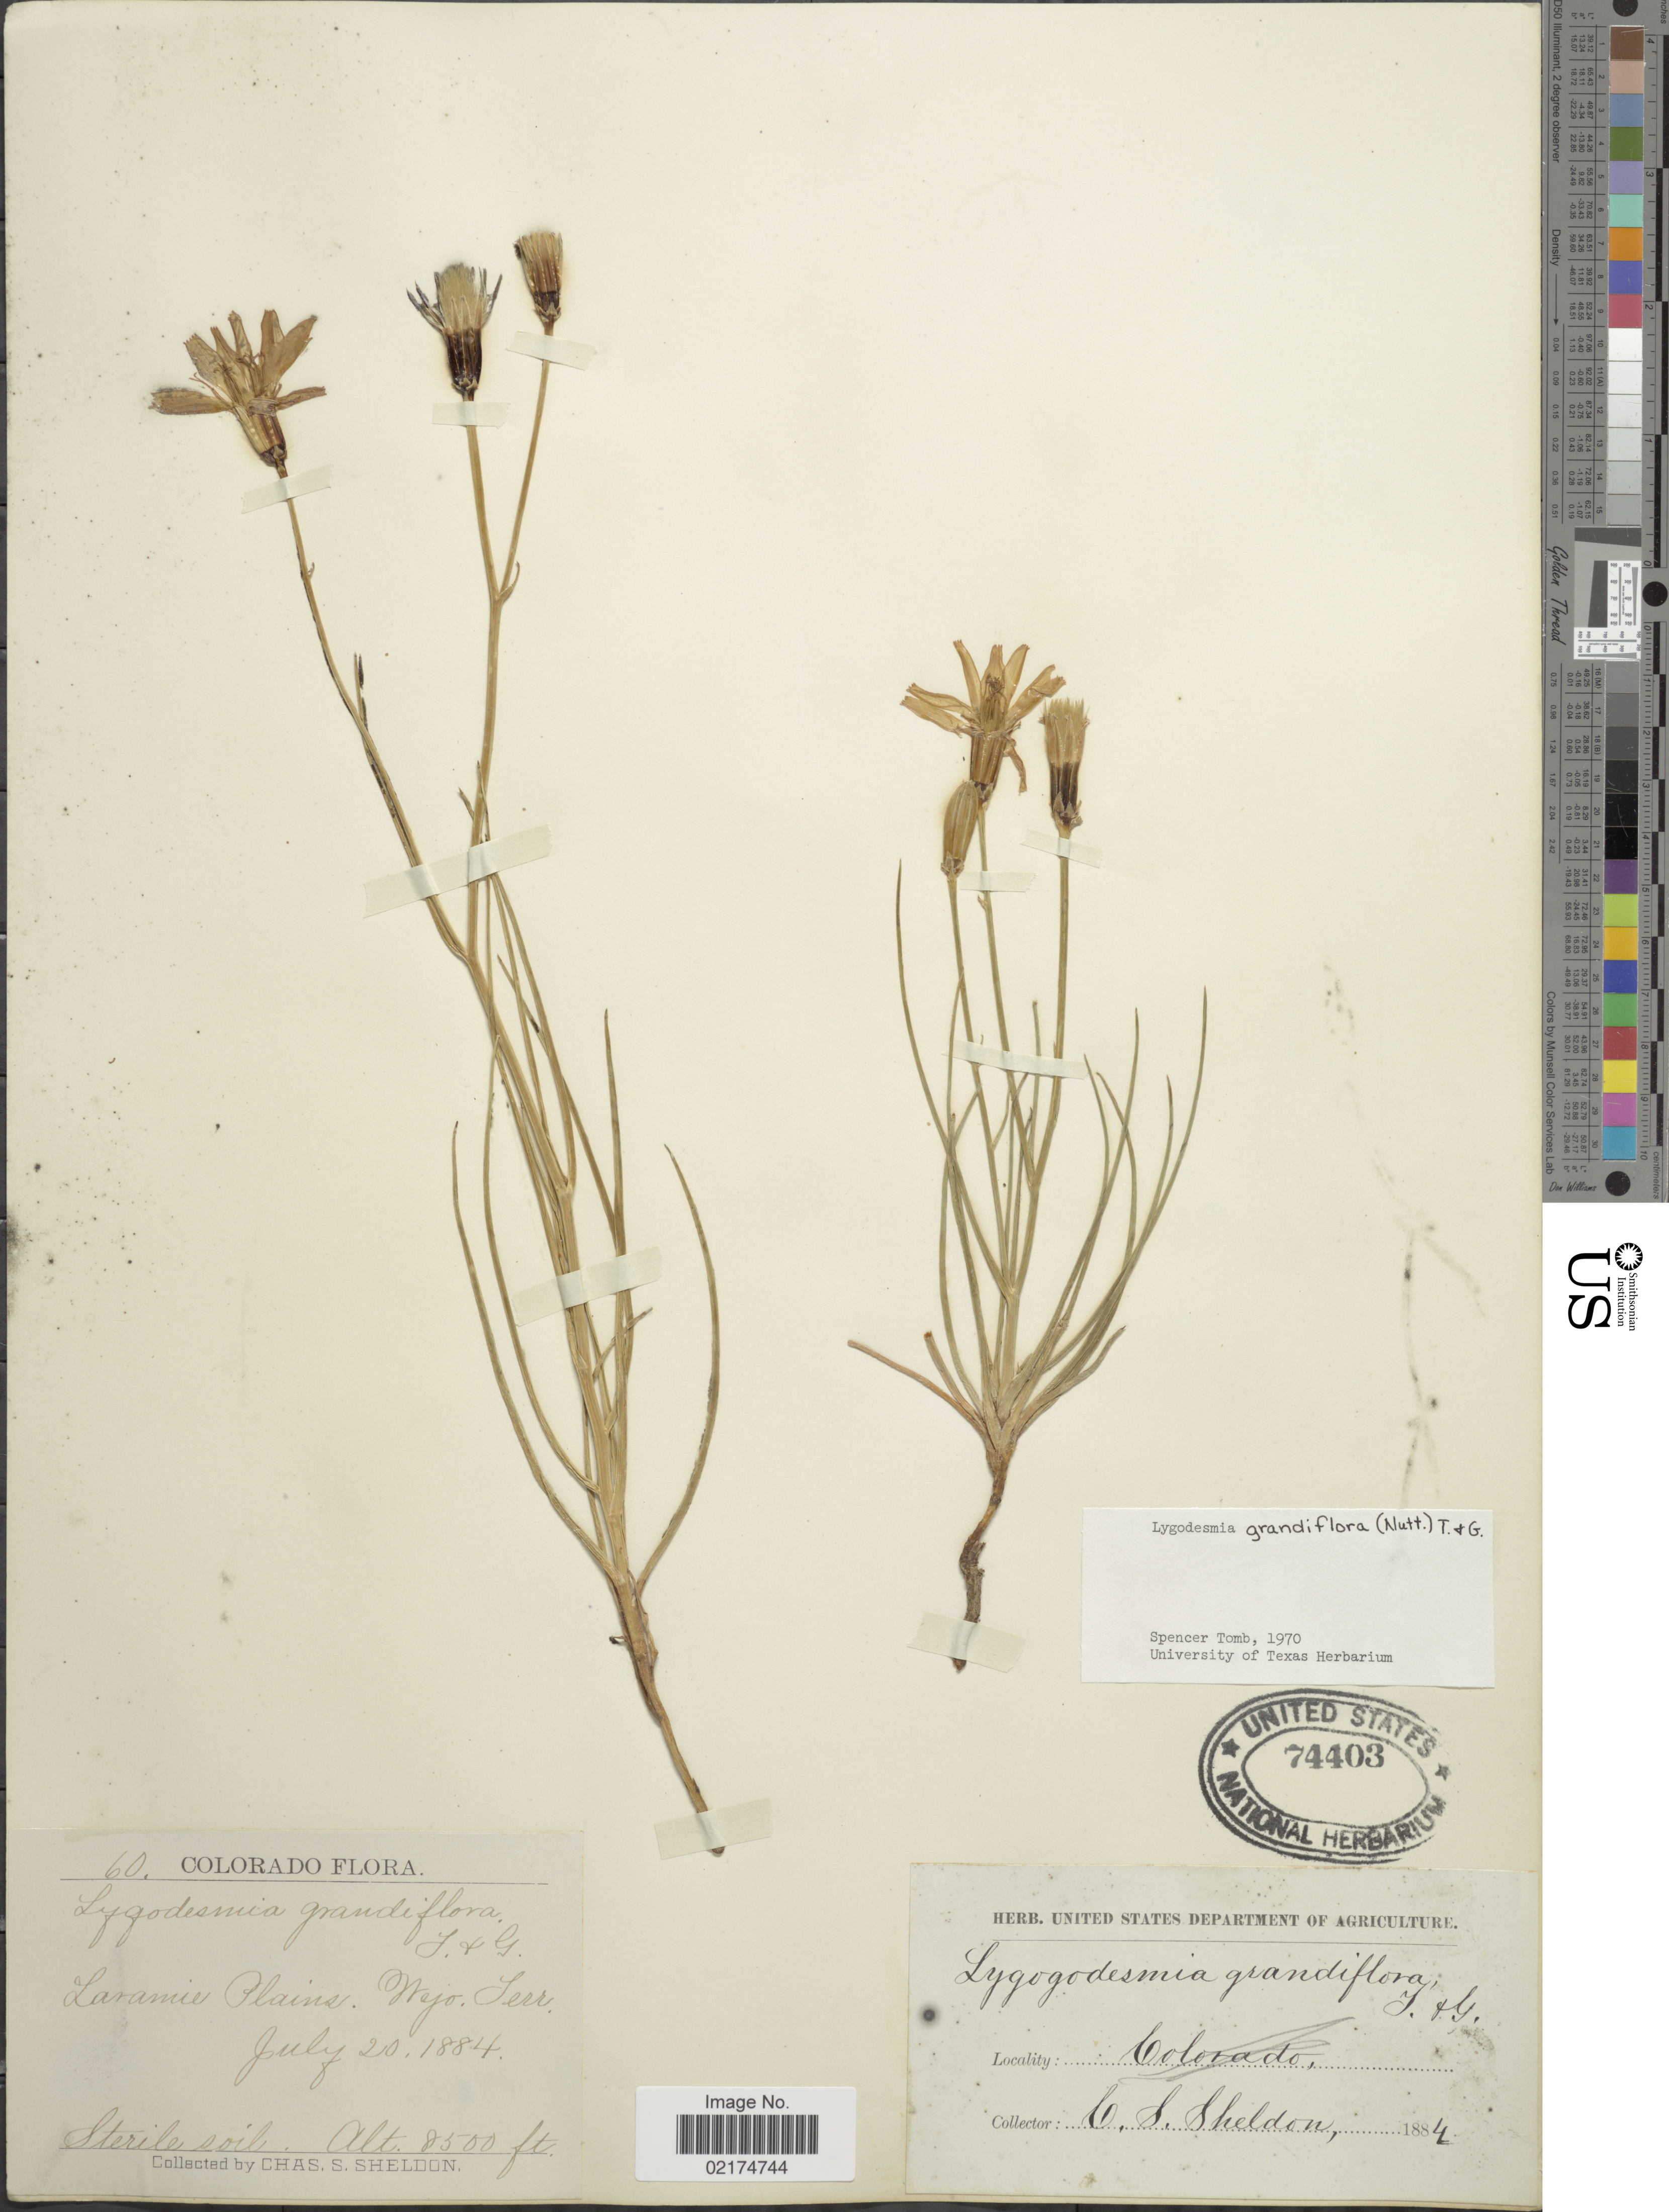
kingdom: Plantae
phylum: Tracheophyta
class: Magnoliopsida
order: Asterales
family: Asteraceae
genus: Lygodesmia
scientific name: Lygodesmia grandiflora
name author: Torr. & A. Gray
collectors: C. S. Sheldon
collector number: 60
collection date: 1884-07-20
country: United States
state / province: Colorado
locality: Laramie Plains, Wejo Terr.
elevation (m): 2591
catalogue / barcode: US 74403